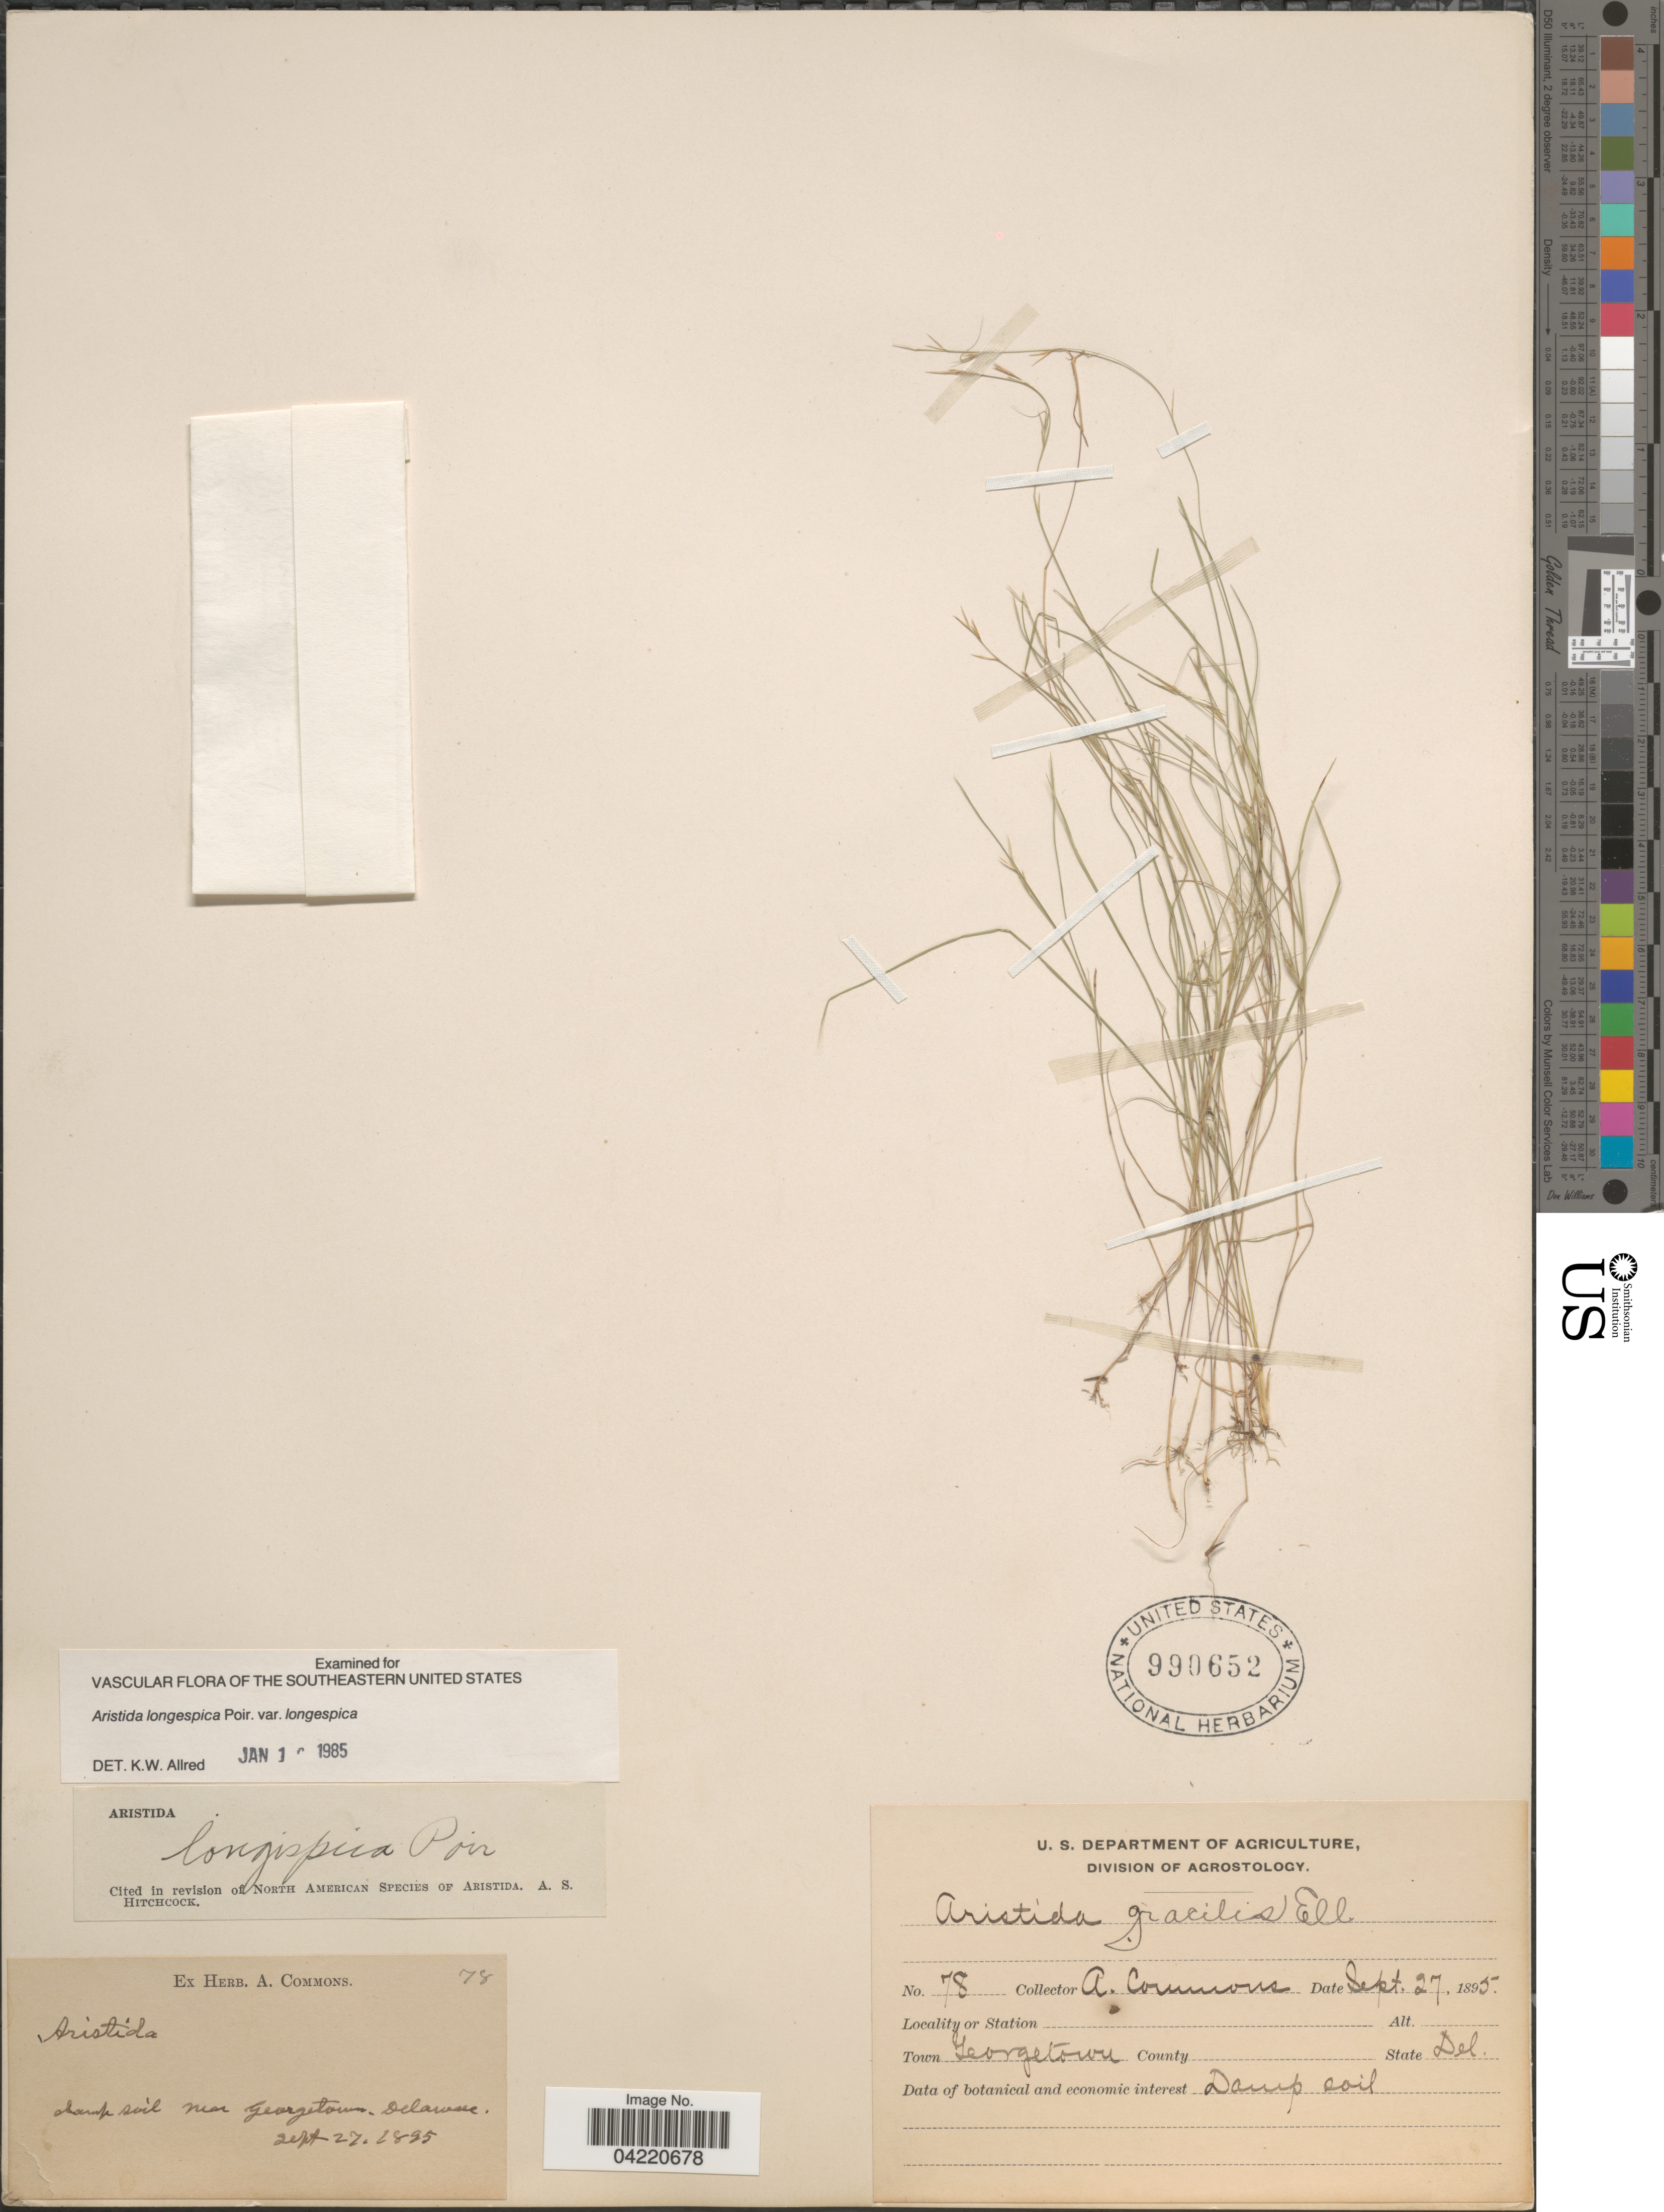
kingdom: Plantae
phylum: Tracheophyta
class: Liliopsida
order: Poales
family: Poaceae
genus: Aristida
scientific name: Aristida longespica var. longespica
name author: Poir.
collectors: A. Commons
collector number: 78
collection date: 1895-09-27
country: United States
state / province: Delaware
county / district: Sussex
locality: Damp soil near Georgetown.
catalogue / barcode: US 990652